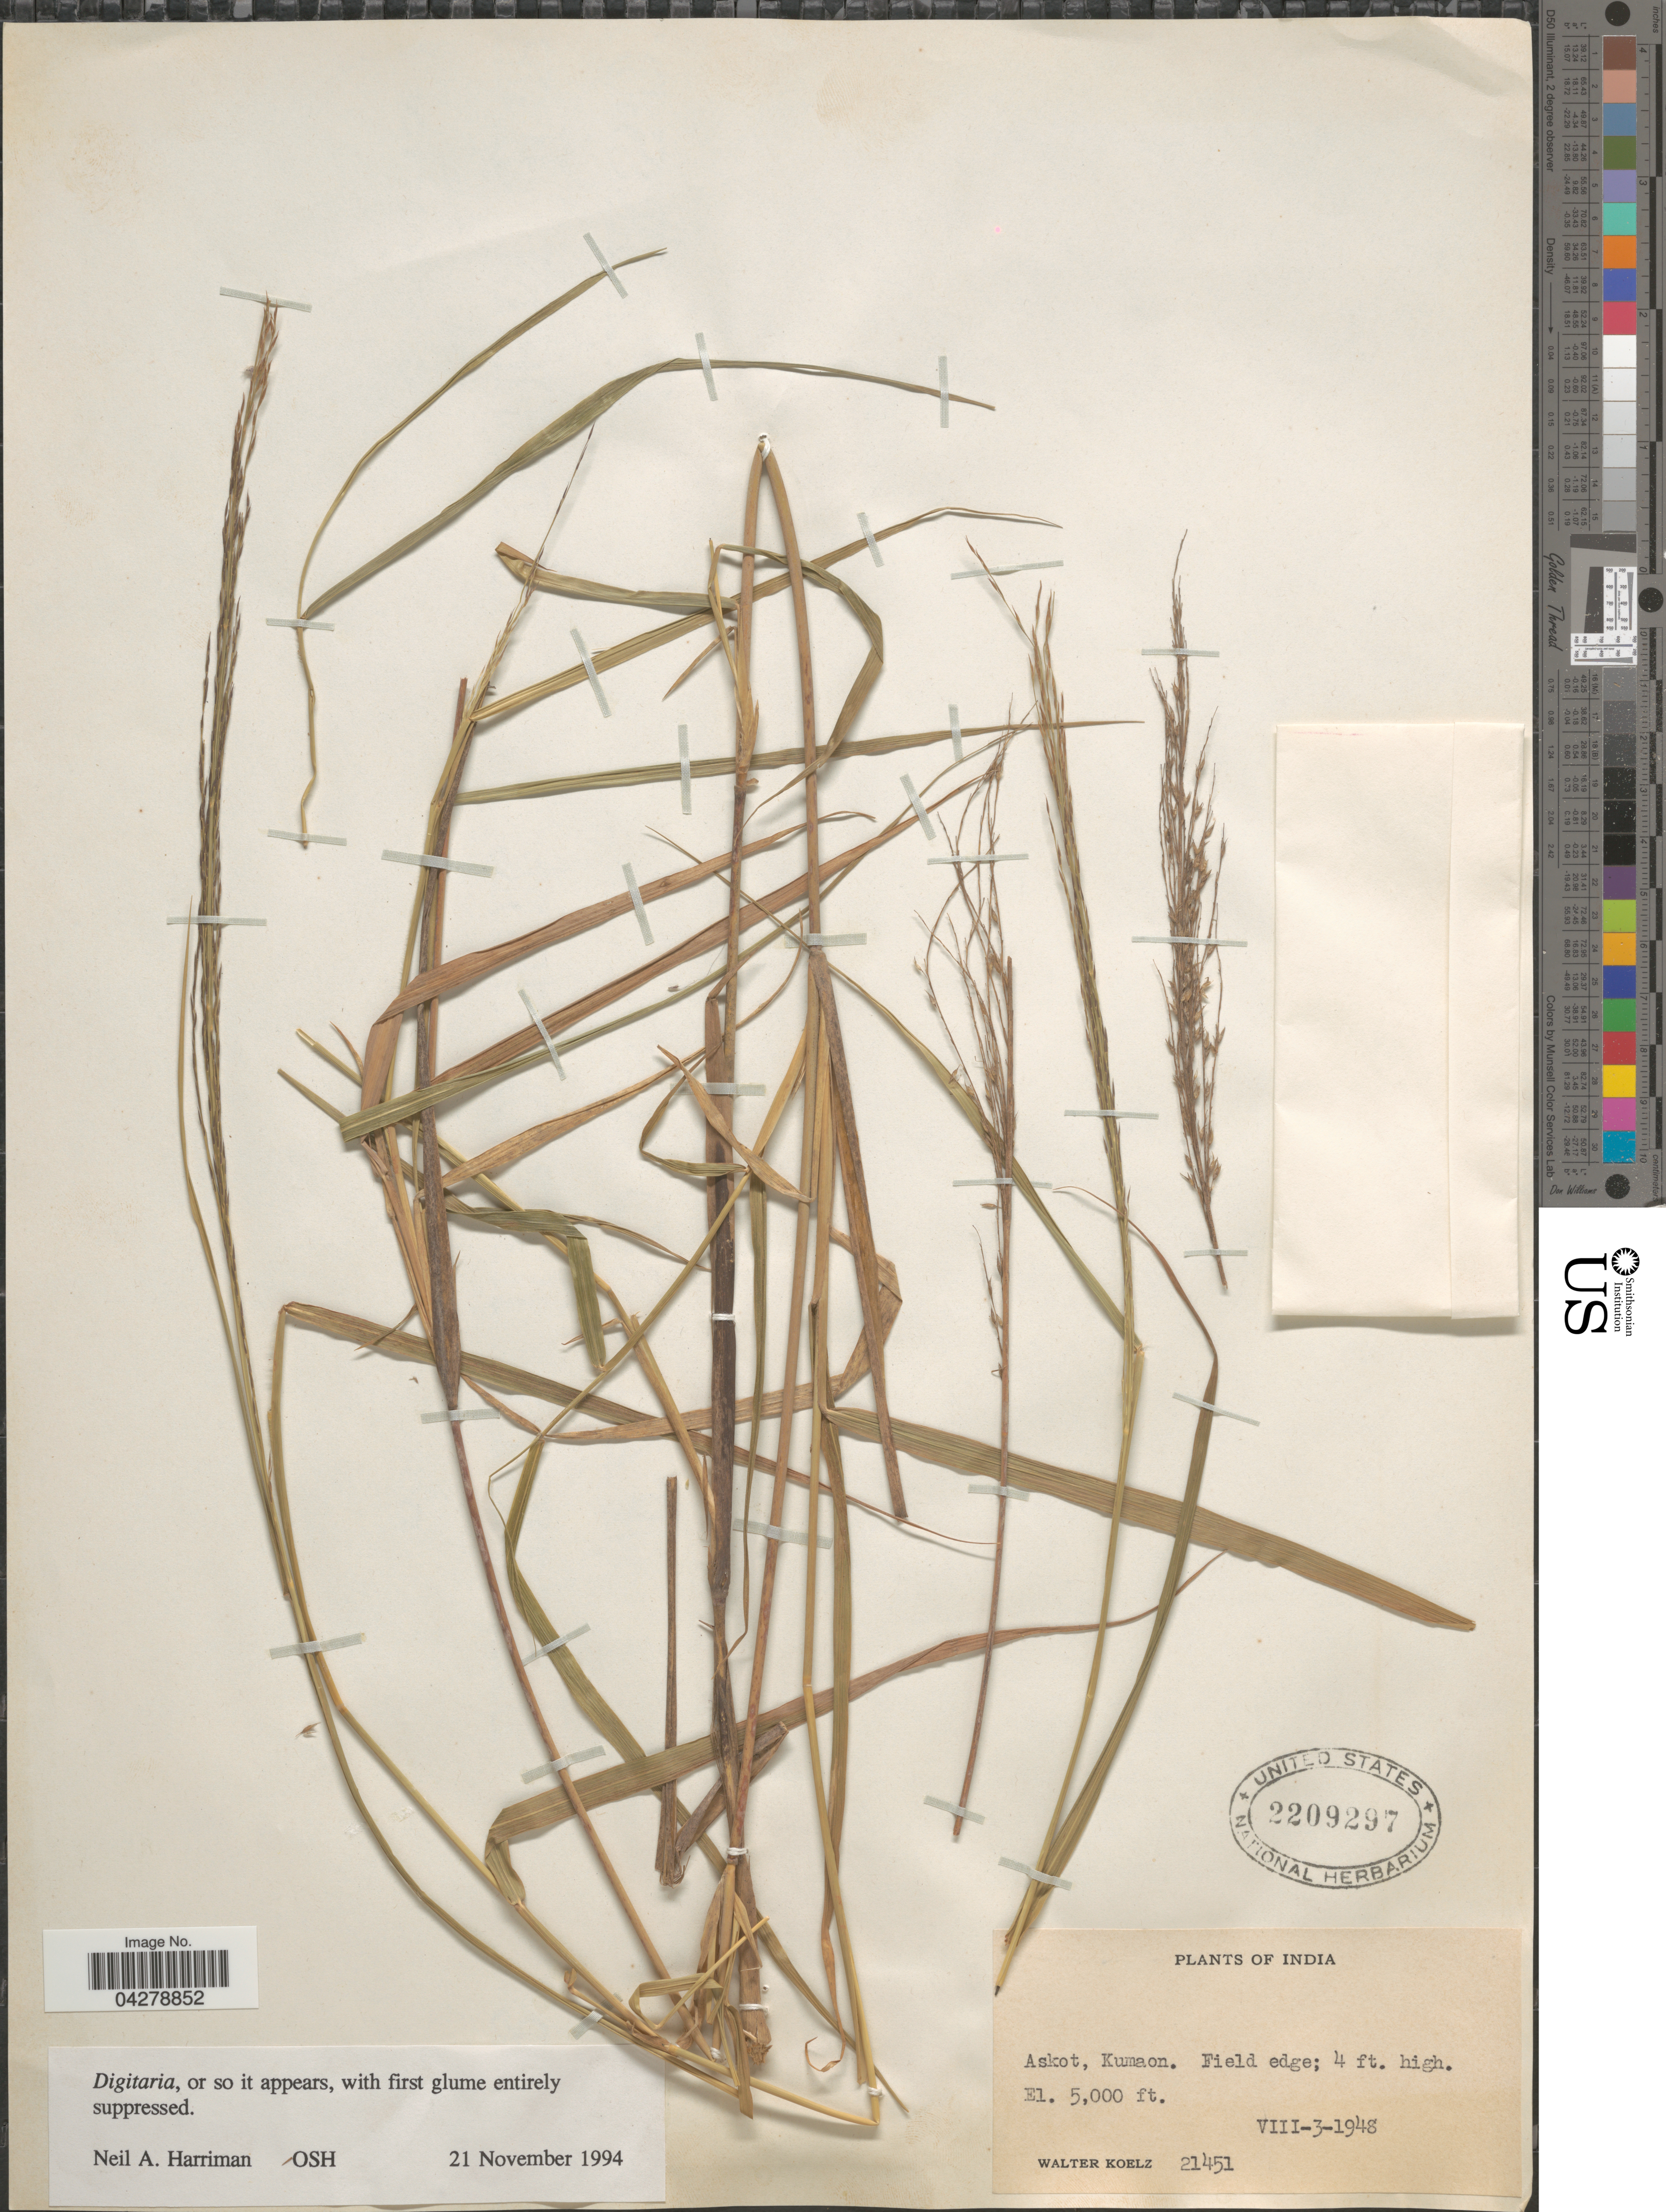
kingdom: Plantae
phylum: Tracheophyta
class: Liliopsida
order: Poales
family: Poaceae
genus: Digitaria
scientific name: Digitaria sp.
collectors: W. N. Koelz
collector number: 21451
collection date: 1948-08-03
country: India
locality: Askot, Kumaon. Field edge.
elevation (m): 1524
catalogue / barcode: US 2209297